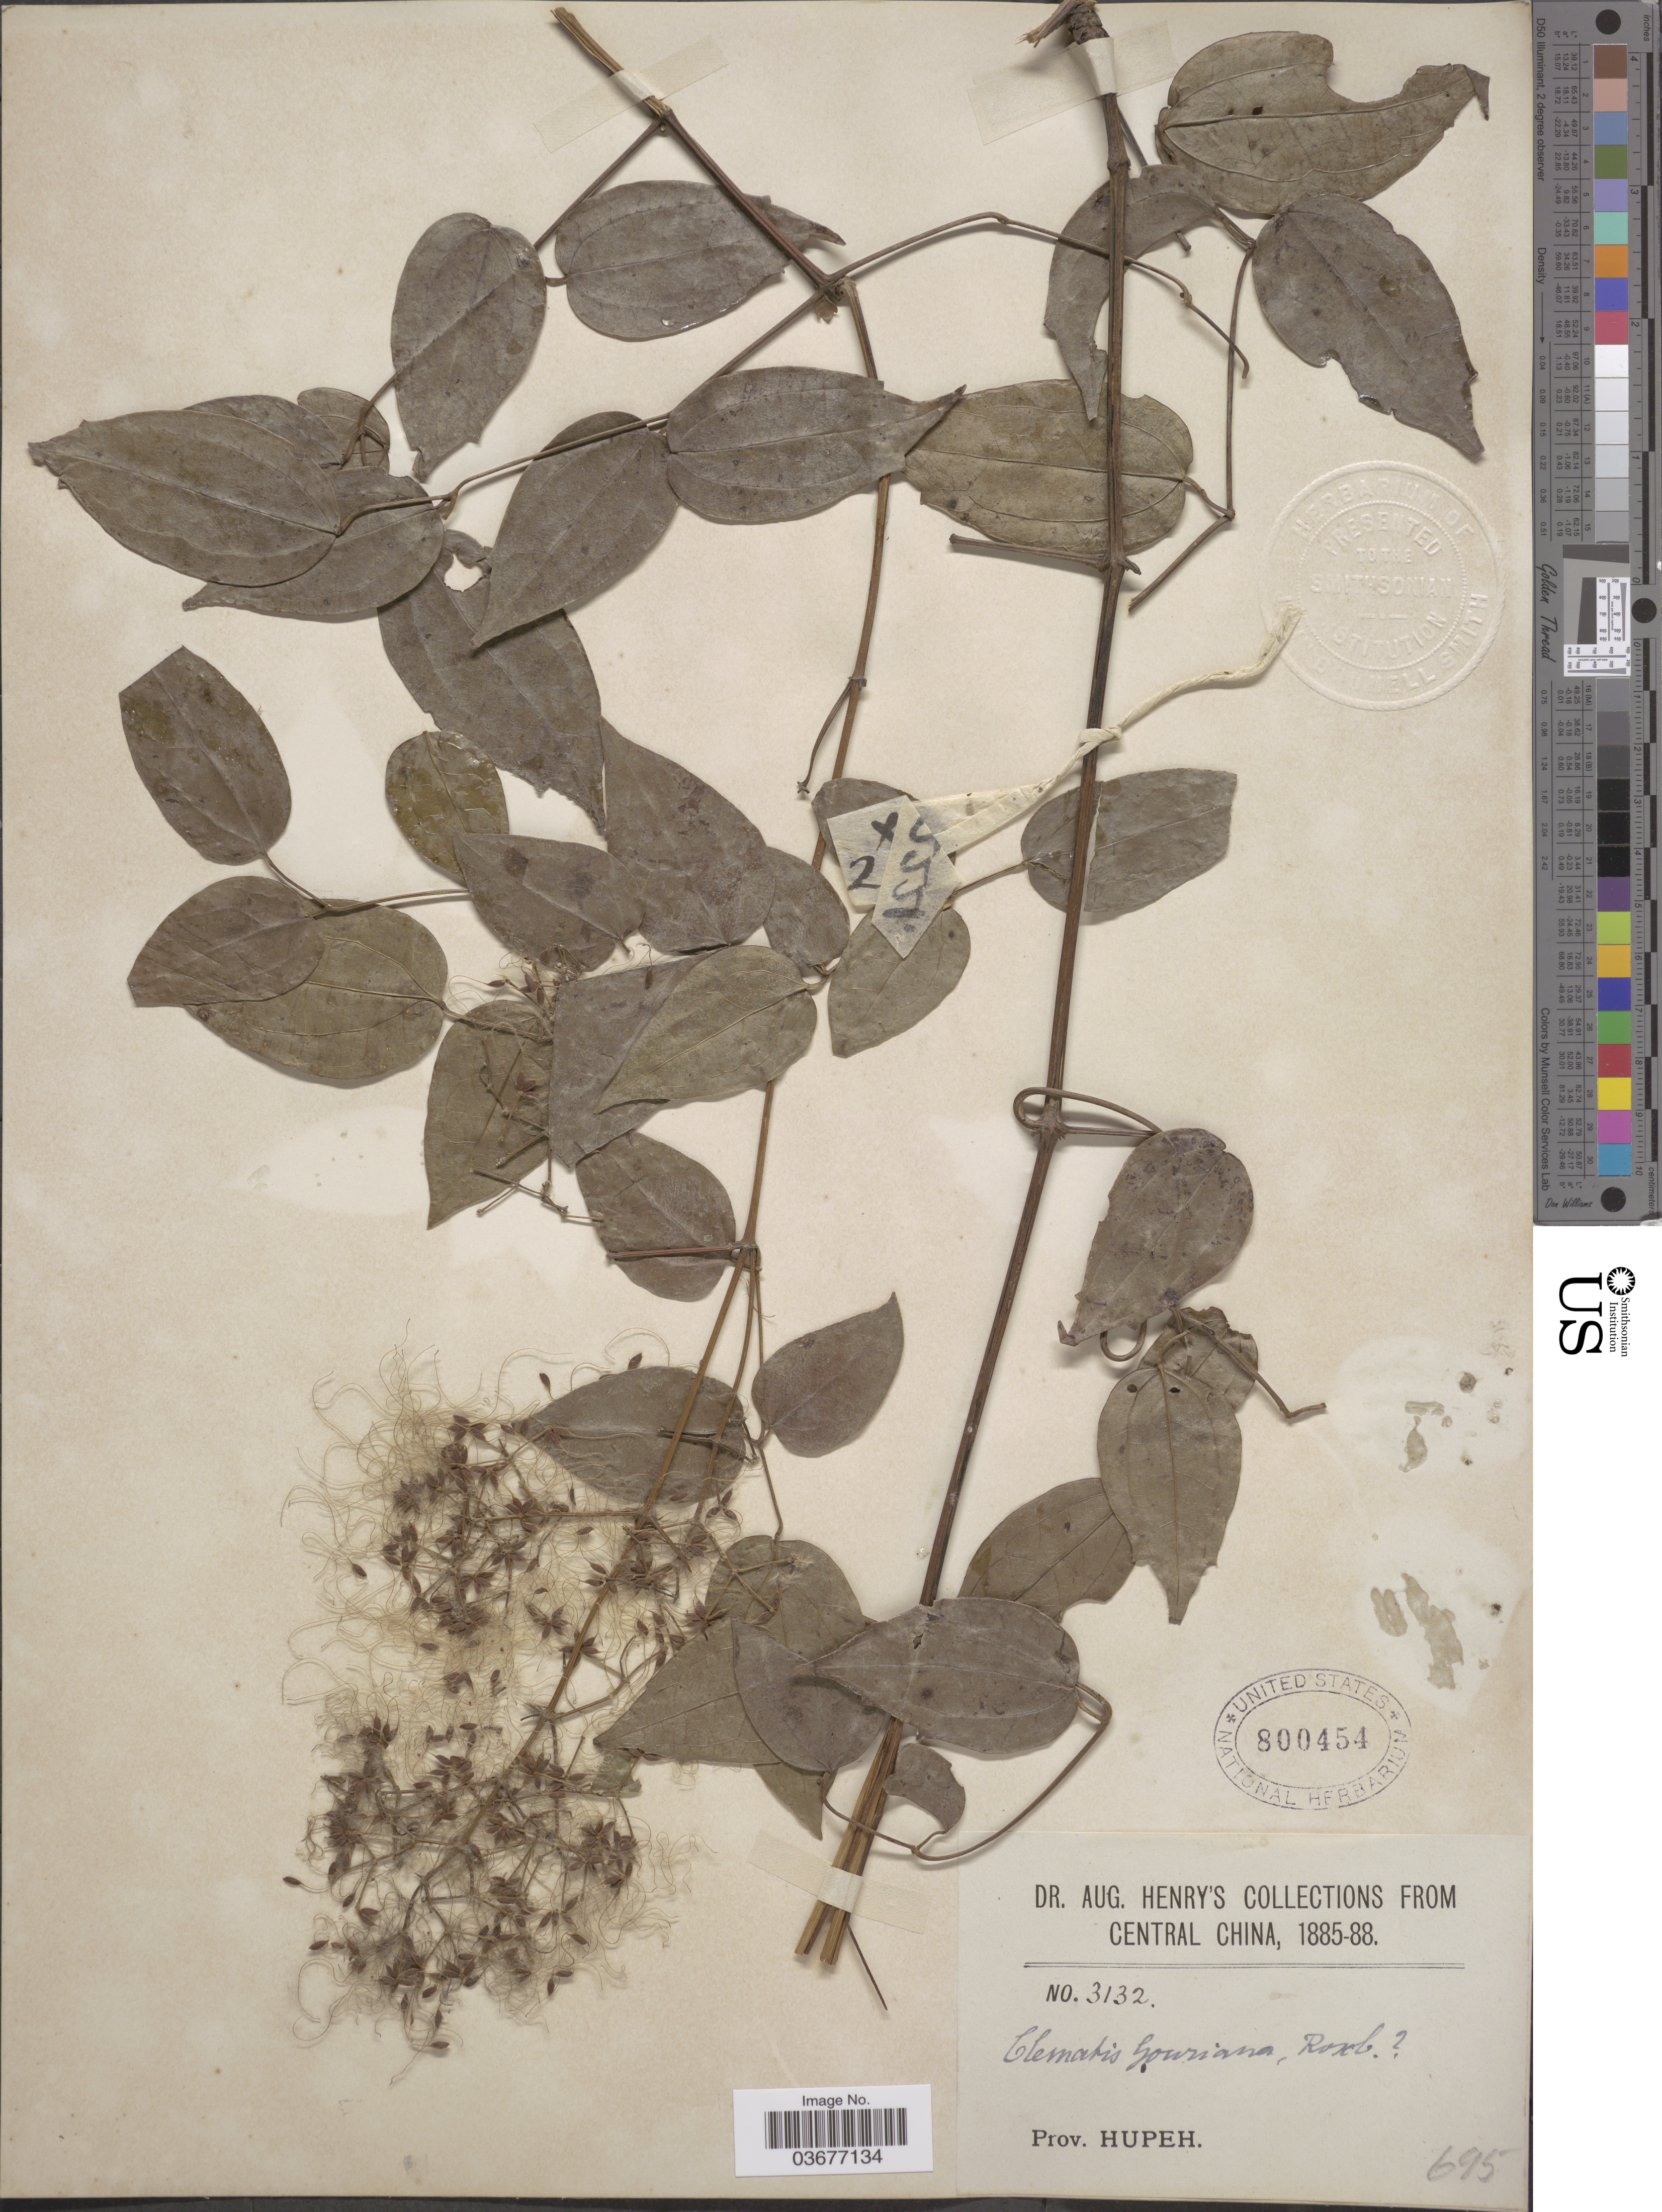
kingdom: Plantae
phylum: Tracheophyta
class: Magnoliopsida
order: Ranunculales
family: Ranunculaceae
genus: Clematis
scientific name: Clematis gouriana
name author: Roxb. ex DC.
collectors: A. Henry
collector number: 3132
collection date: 1885/1888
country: China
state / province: Hubei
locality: Central China. Prov. Hupeh.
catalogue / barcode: US 800454